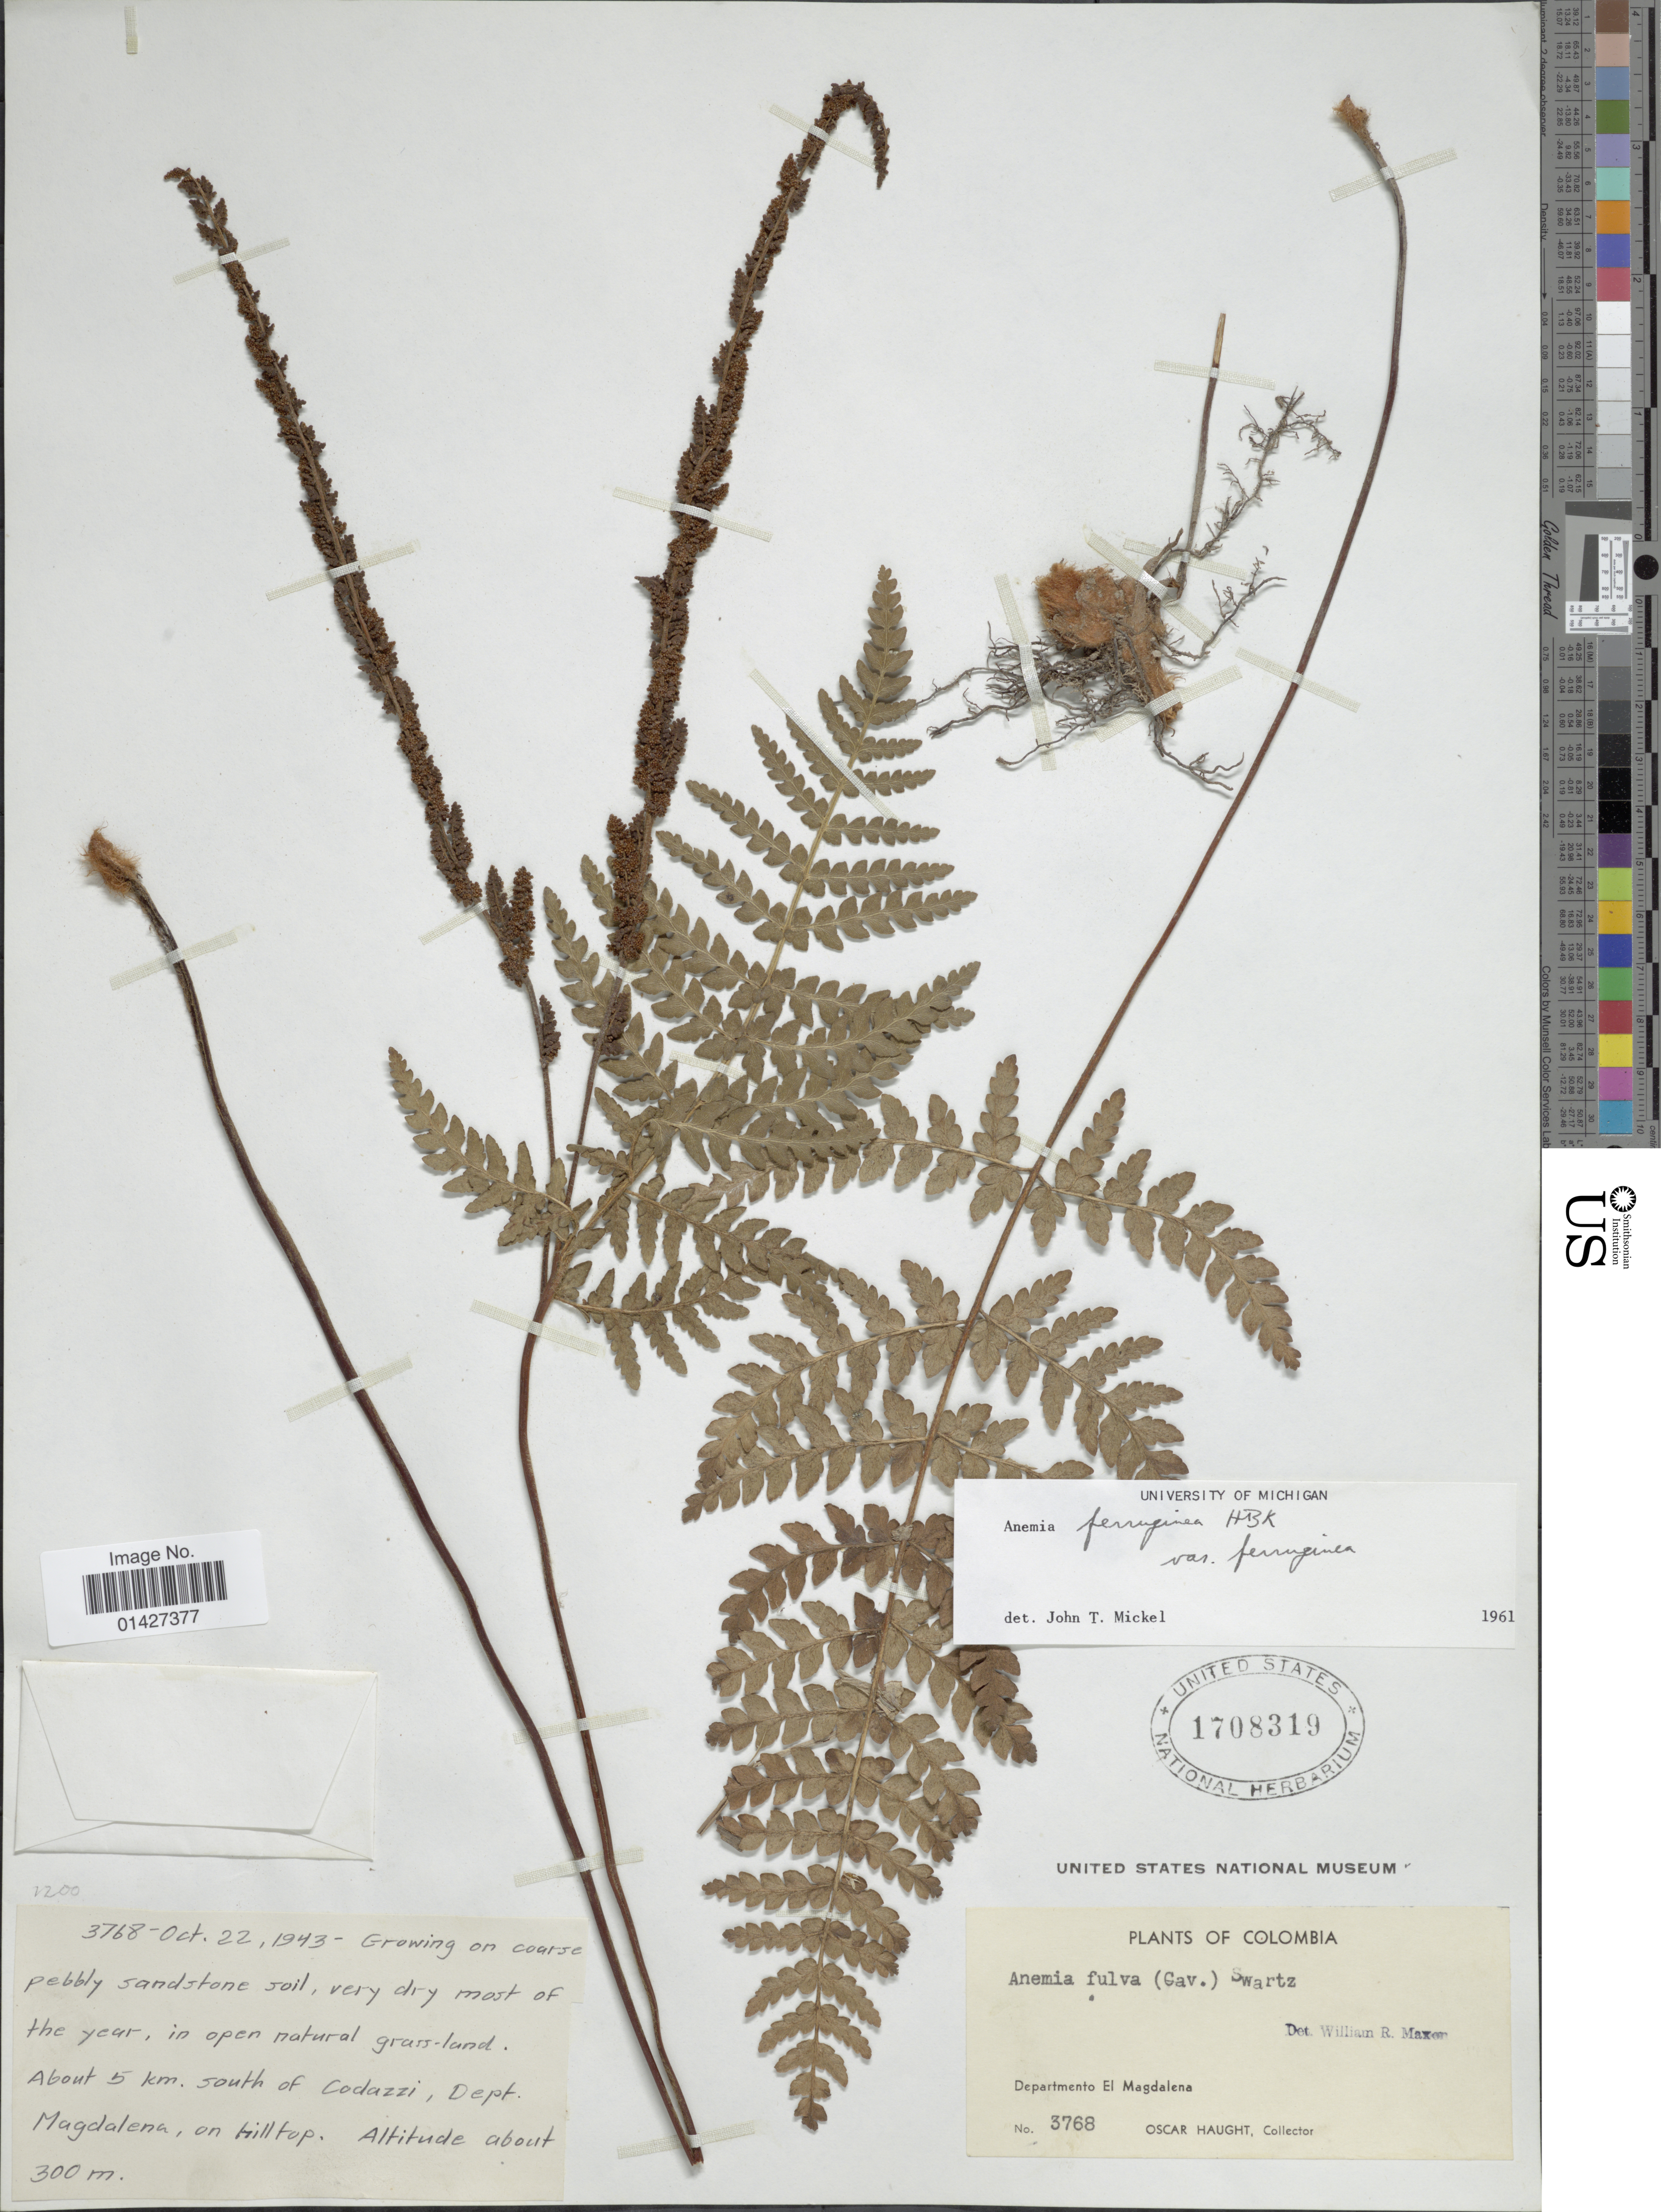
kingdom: Plantae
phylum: Tracheophyta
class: Polypodiopsida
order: Schizaeales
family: Anemiaceae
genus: Anemia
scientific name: Anemia ferruginea var. ferruginea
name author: Kunth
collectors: O. L. Haught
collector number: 3768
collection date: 1943-10-22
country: Colombia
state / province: Magdalena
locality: Departmento El Magdalena. About 5 km. of Codazzi, Dept. Magdalena, on hilltop.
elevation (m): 300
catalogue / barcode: US 1708319